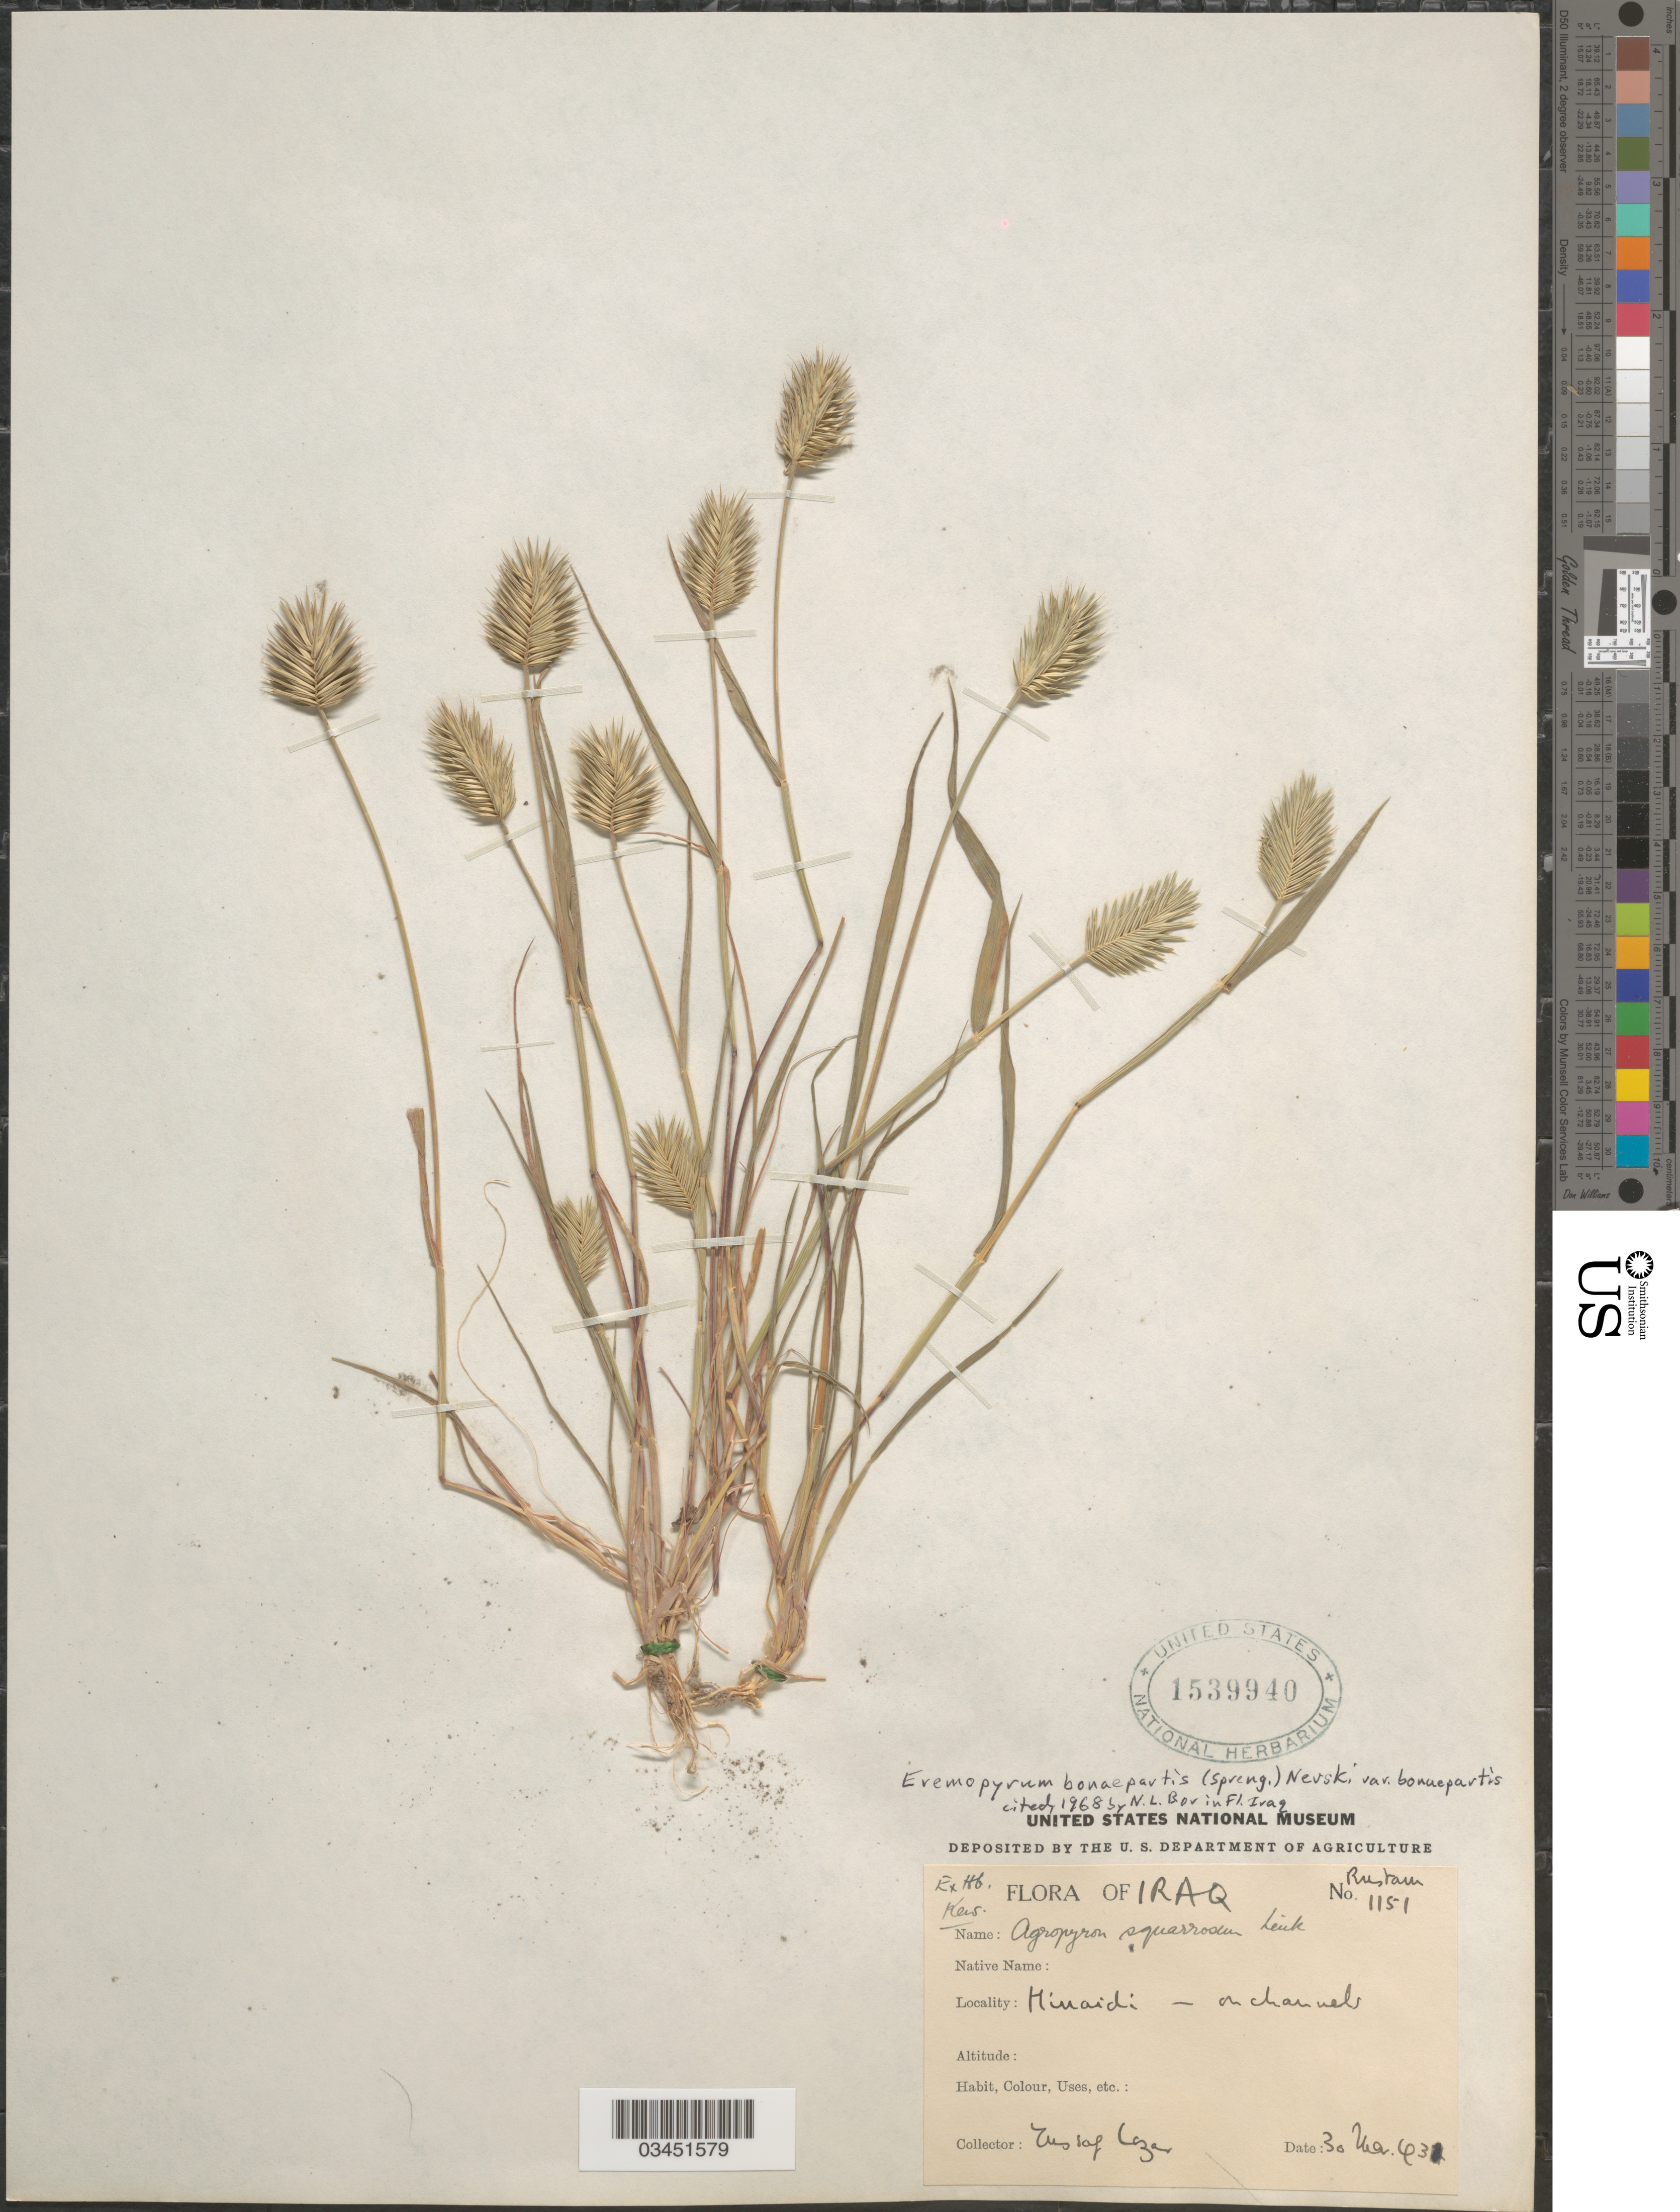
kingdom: Plantae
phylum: Tracheophyta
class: Liliopsida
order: Poales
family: Poaceae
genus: Eremopyrum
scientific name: Eremopyrum bonaepartis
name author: (Spreng.) Nevski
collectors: Y. Lazar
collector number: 1151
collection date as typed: Transcribed d/m/y: 30/3/43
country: Iraq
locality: Hinaidi - on channel.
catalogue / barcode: US 1539940